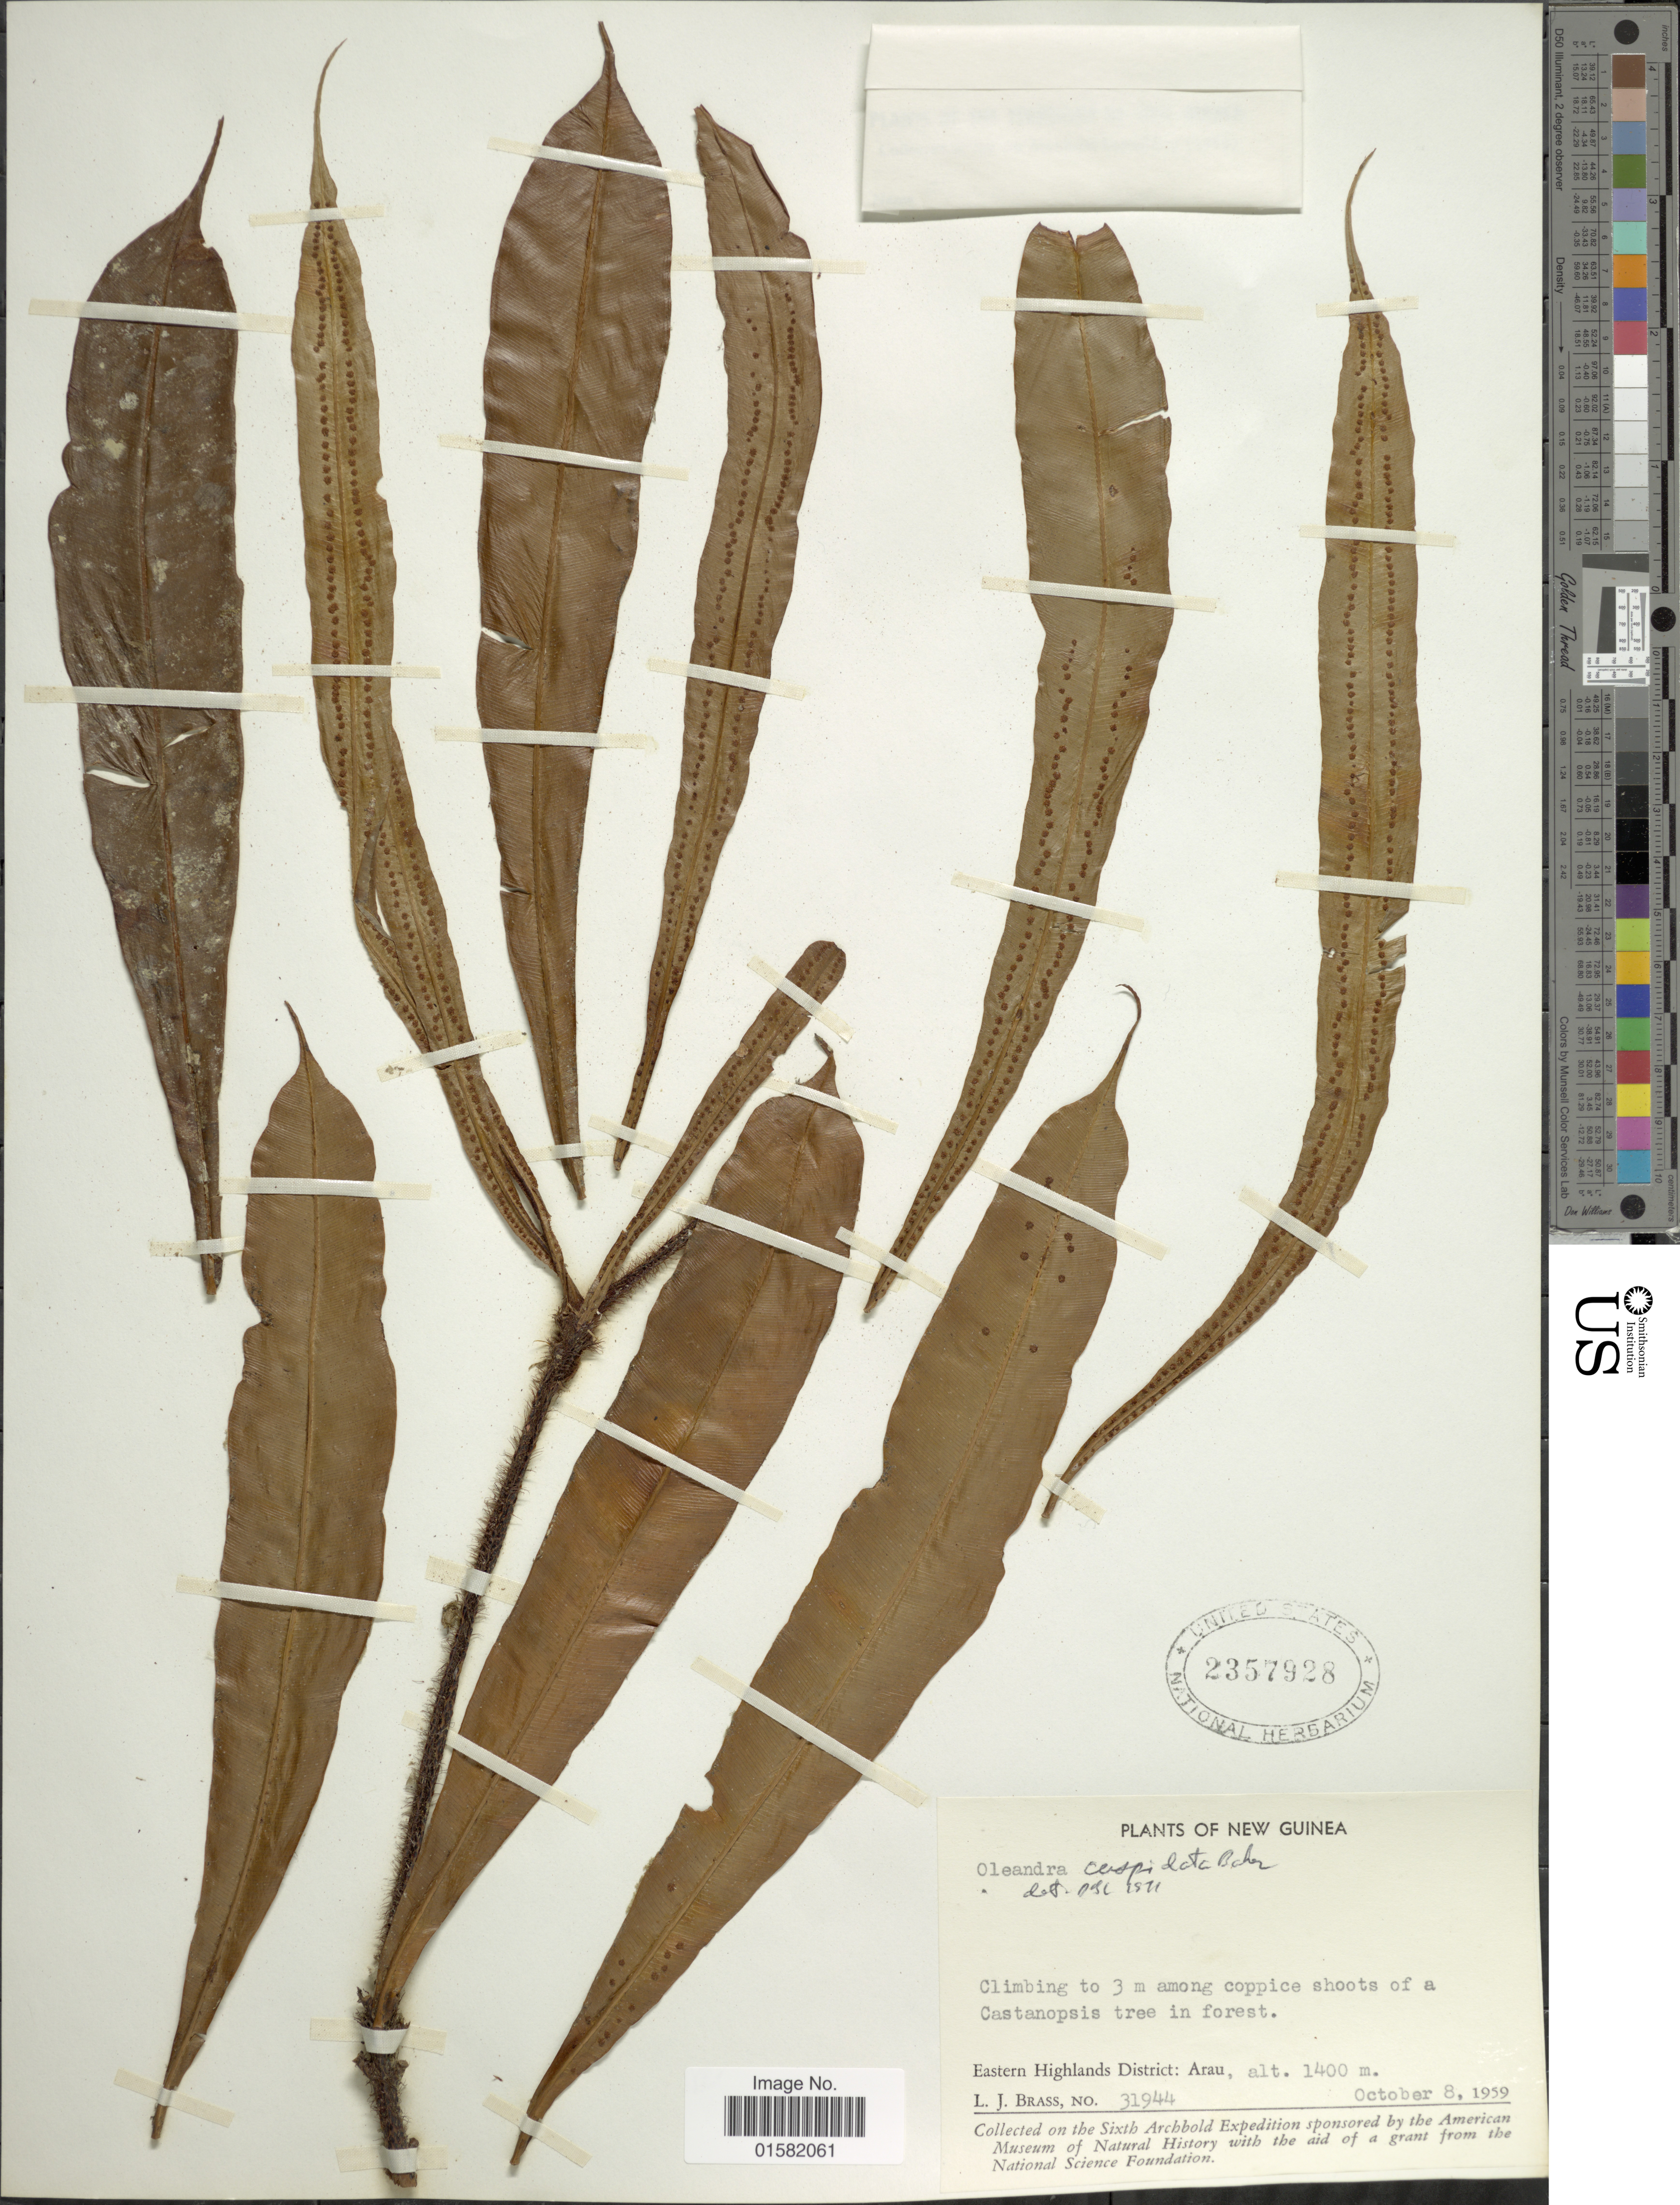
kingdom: Plantae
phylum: Tracheophyta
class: Polypodiopsida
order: Polypodiales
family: Oleandraceae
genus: Oleandra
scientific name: Oleandra cuspidata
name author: Baker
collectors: L. J. Brass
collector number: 31944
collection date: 1959-10-08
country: Papua New Guinea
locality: New Guinea, Eastern Highlands District: Arau.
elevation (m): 1400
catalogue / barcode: US 2357928